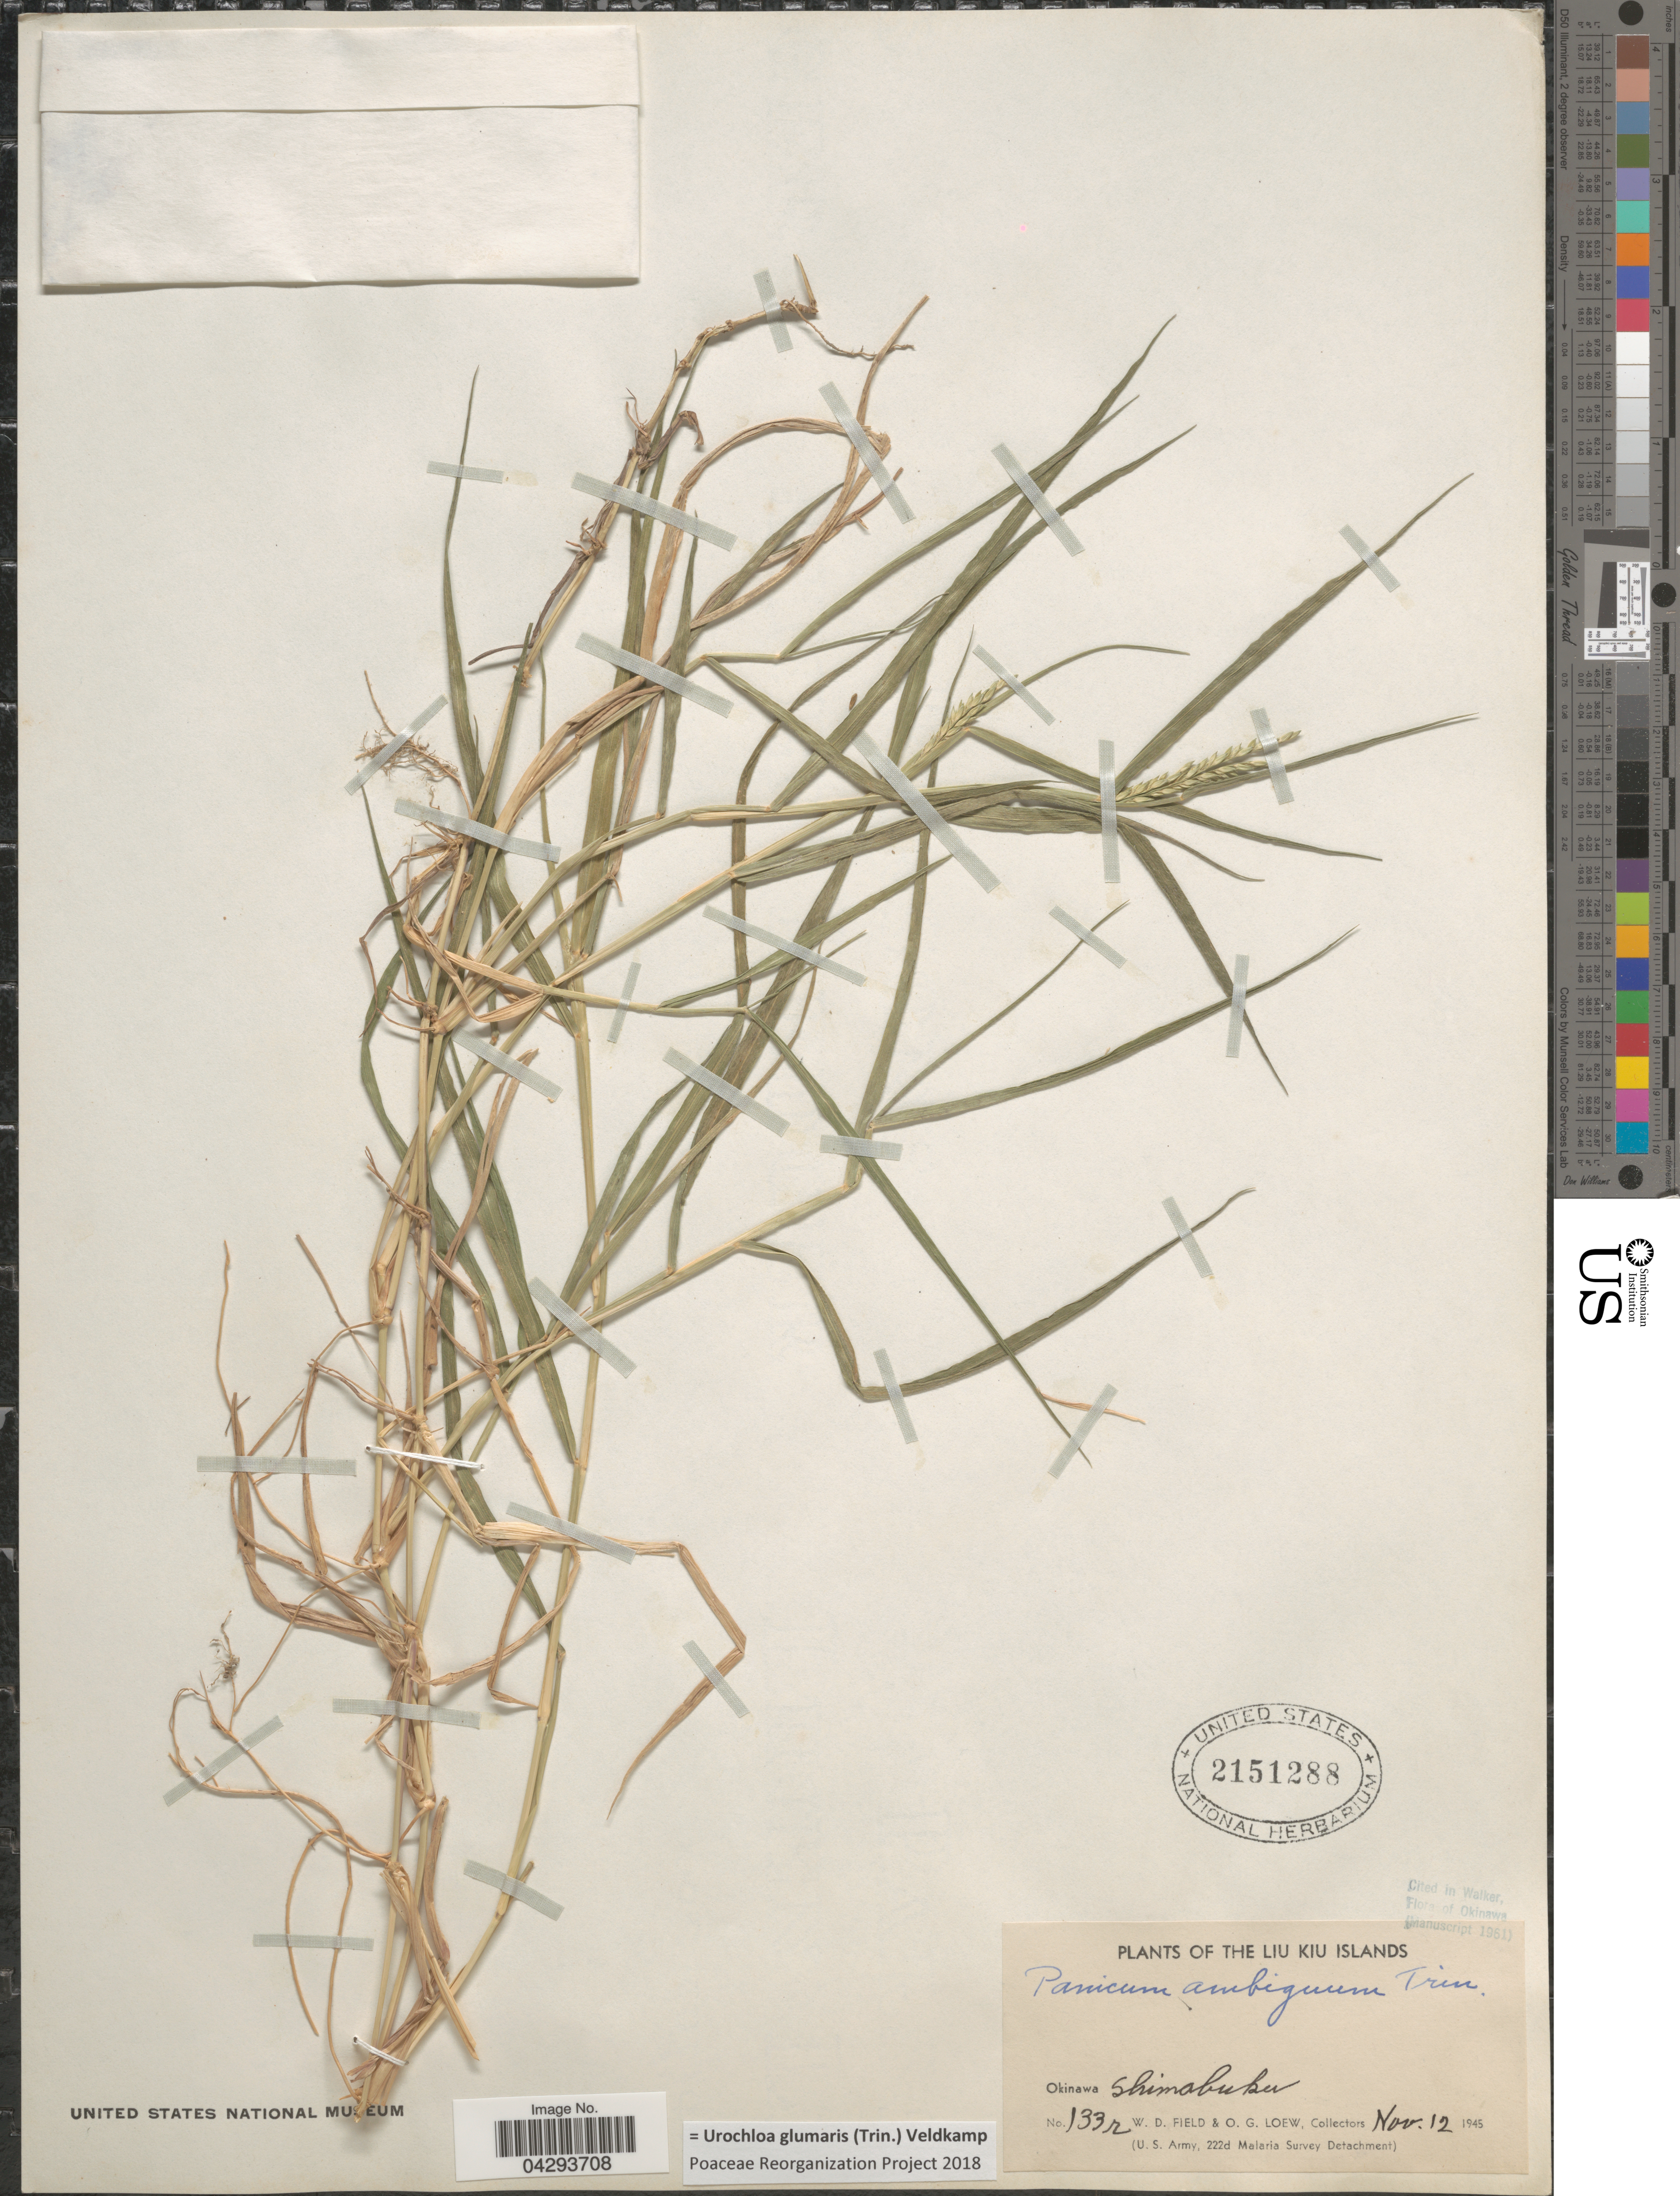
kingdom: Plantae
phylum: Tracheophyta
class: Liliopsida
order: Poales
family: Poaceae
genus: Urochloa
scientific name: Urochloa glumaris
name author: (Trin.) Veldkamp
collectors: W. D. Field & O. G. Loew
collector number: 133r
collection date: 1945-11-12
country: Japan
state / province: Okinawa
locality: Liu Kiu Islands. Okinawa Shimabuku. (U.S. Army, 222d Malaria Survey Detachment).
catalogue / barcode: US 2151288